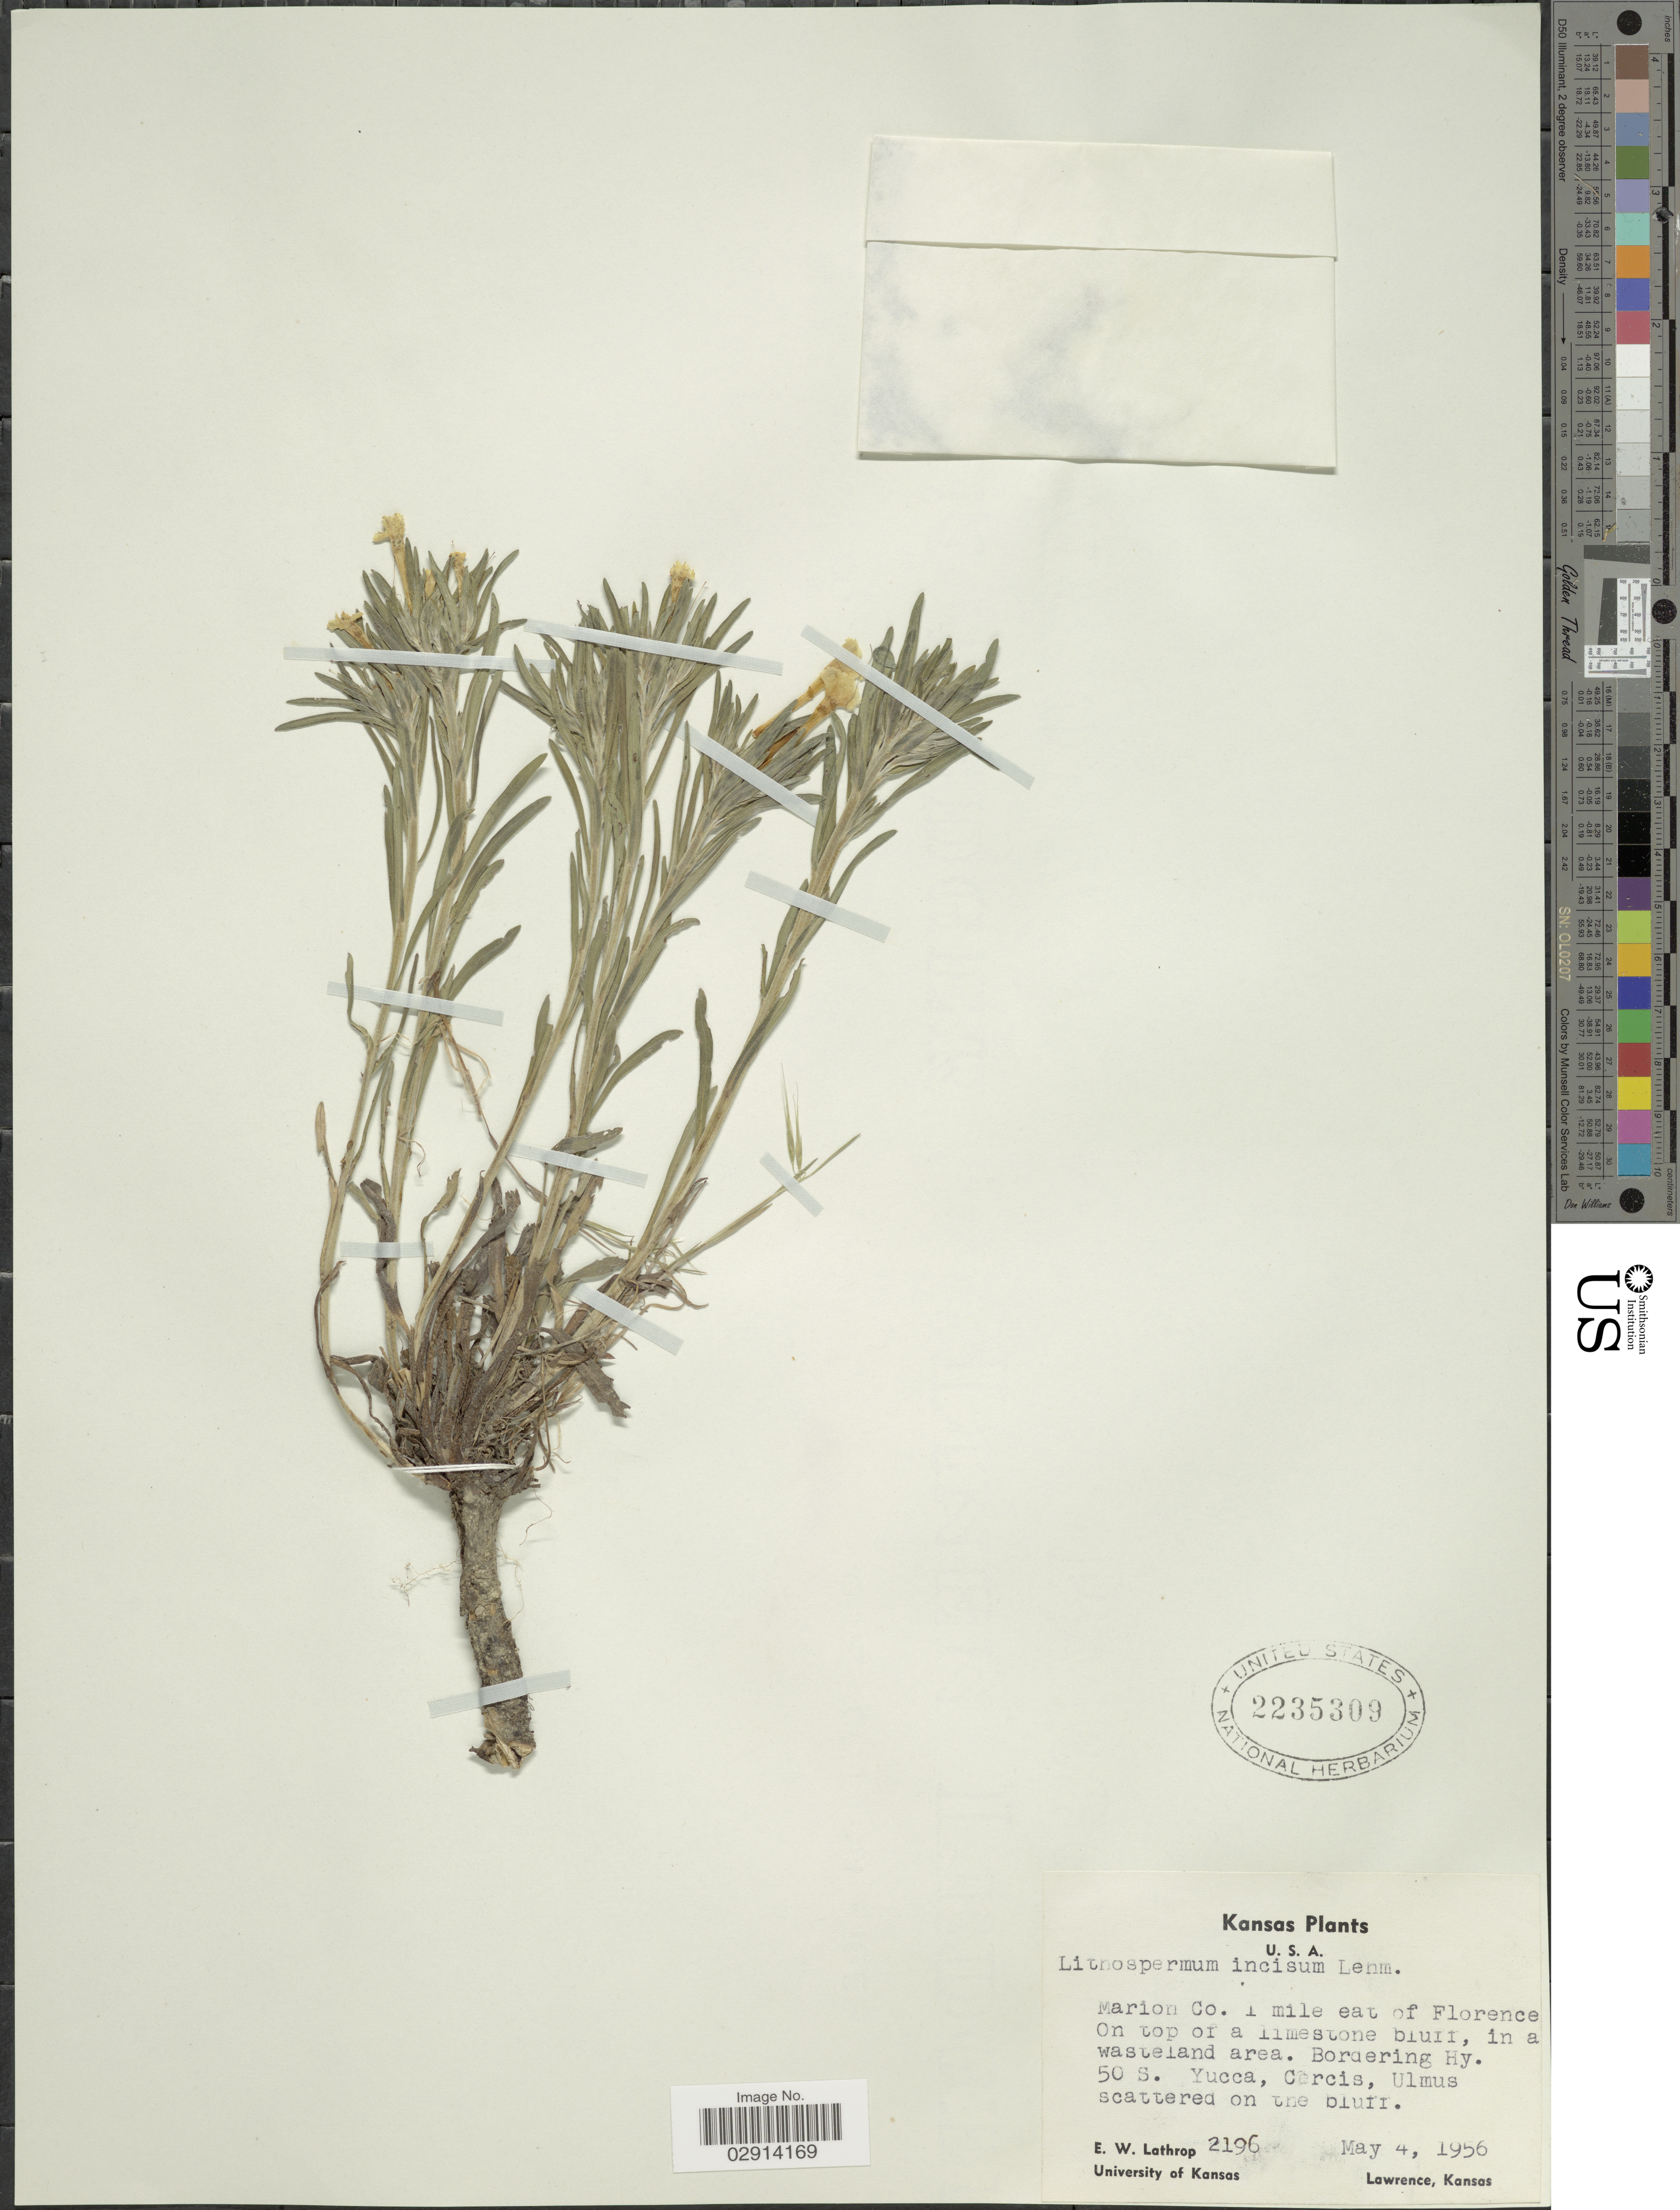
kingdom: Plantae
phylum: Tracheophyta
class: Magnoliopsida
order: Boraginales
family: Boraginaceae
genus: Lithospermum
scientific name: Lithospermum incisum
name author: Lehm.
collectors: E. W. Lathrop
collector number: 2196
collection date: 1956-05-04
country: United States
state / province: Kansas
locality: Marion Co. 1 mile east of Florence On top of a limestone bluff, in a wasteland area. Bordering Hy. 50 S.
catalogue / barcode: US 2235309